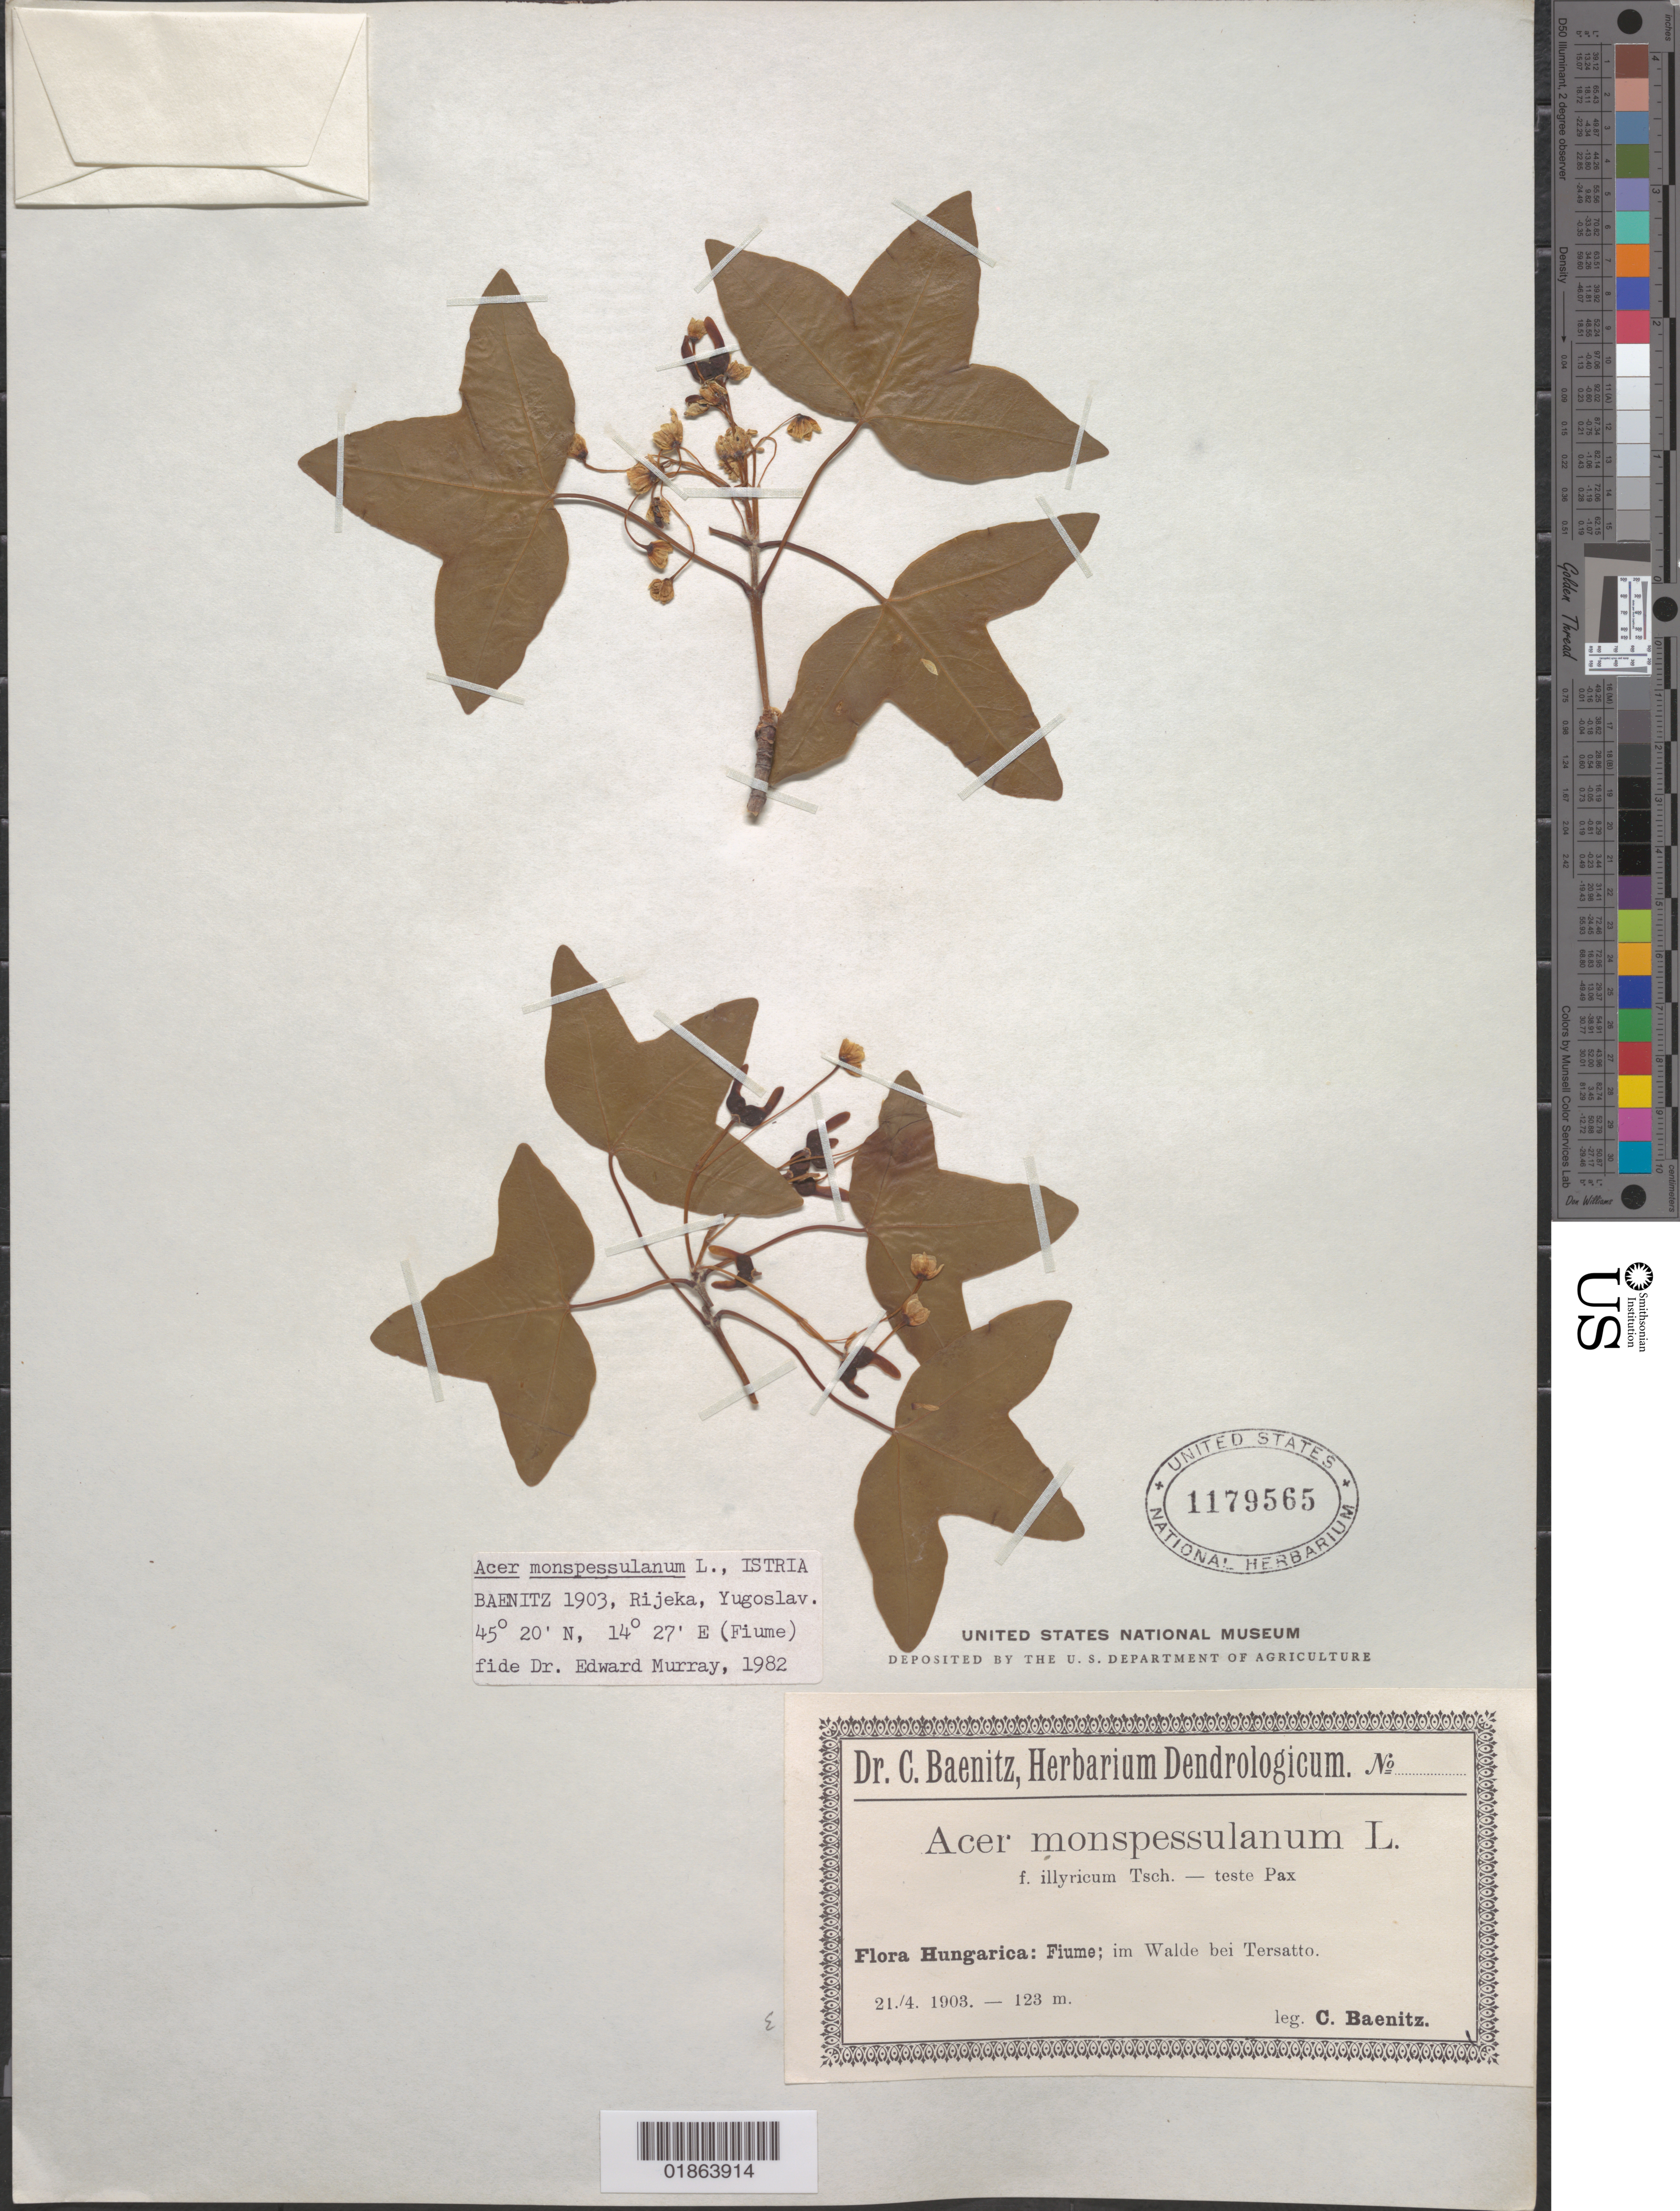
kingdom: Plantae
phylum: Tracheophyta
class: Magnoliopsida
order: Sapindales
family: Sapindaceae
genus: Acer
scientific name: Acer monspessulanum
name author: L.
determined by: Murray, Edward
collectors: C. G. Baenitz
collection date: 1903-04-21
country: Croatia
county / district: Primorje-Gorski Kotar County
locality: Fiume [Rijeka]; im Walde bei Tersatto [Trsat]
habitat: Walde [forest]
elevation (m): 123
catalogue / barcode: US 1179565